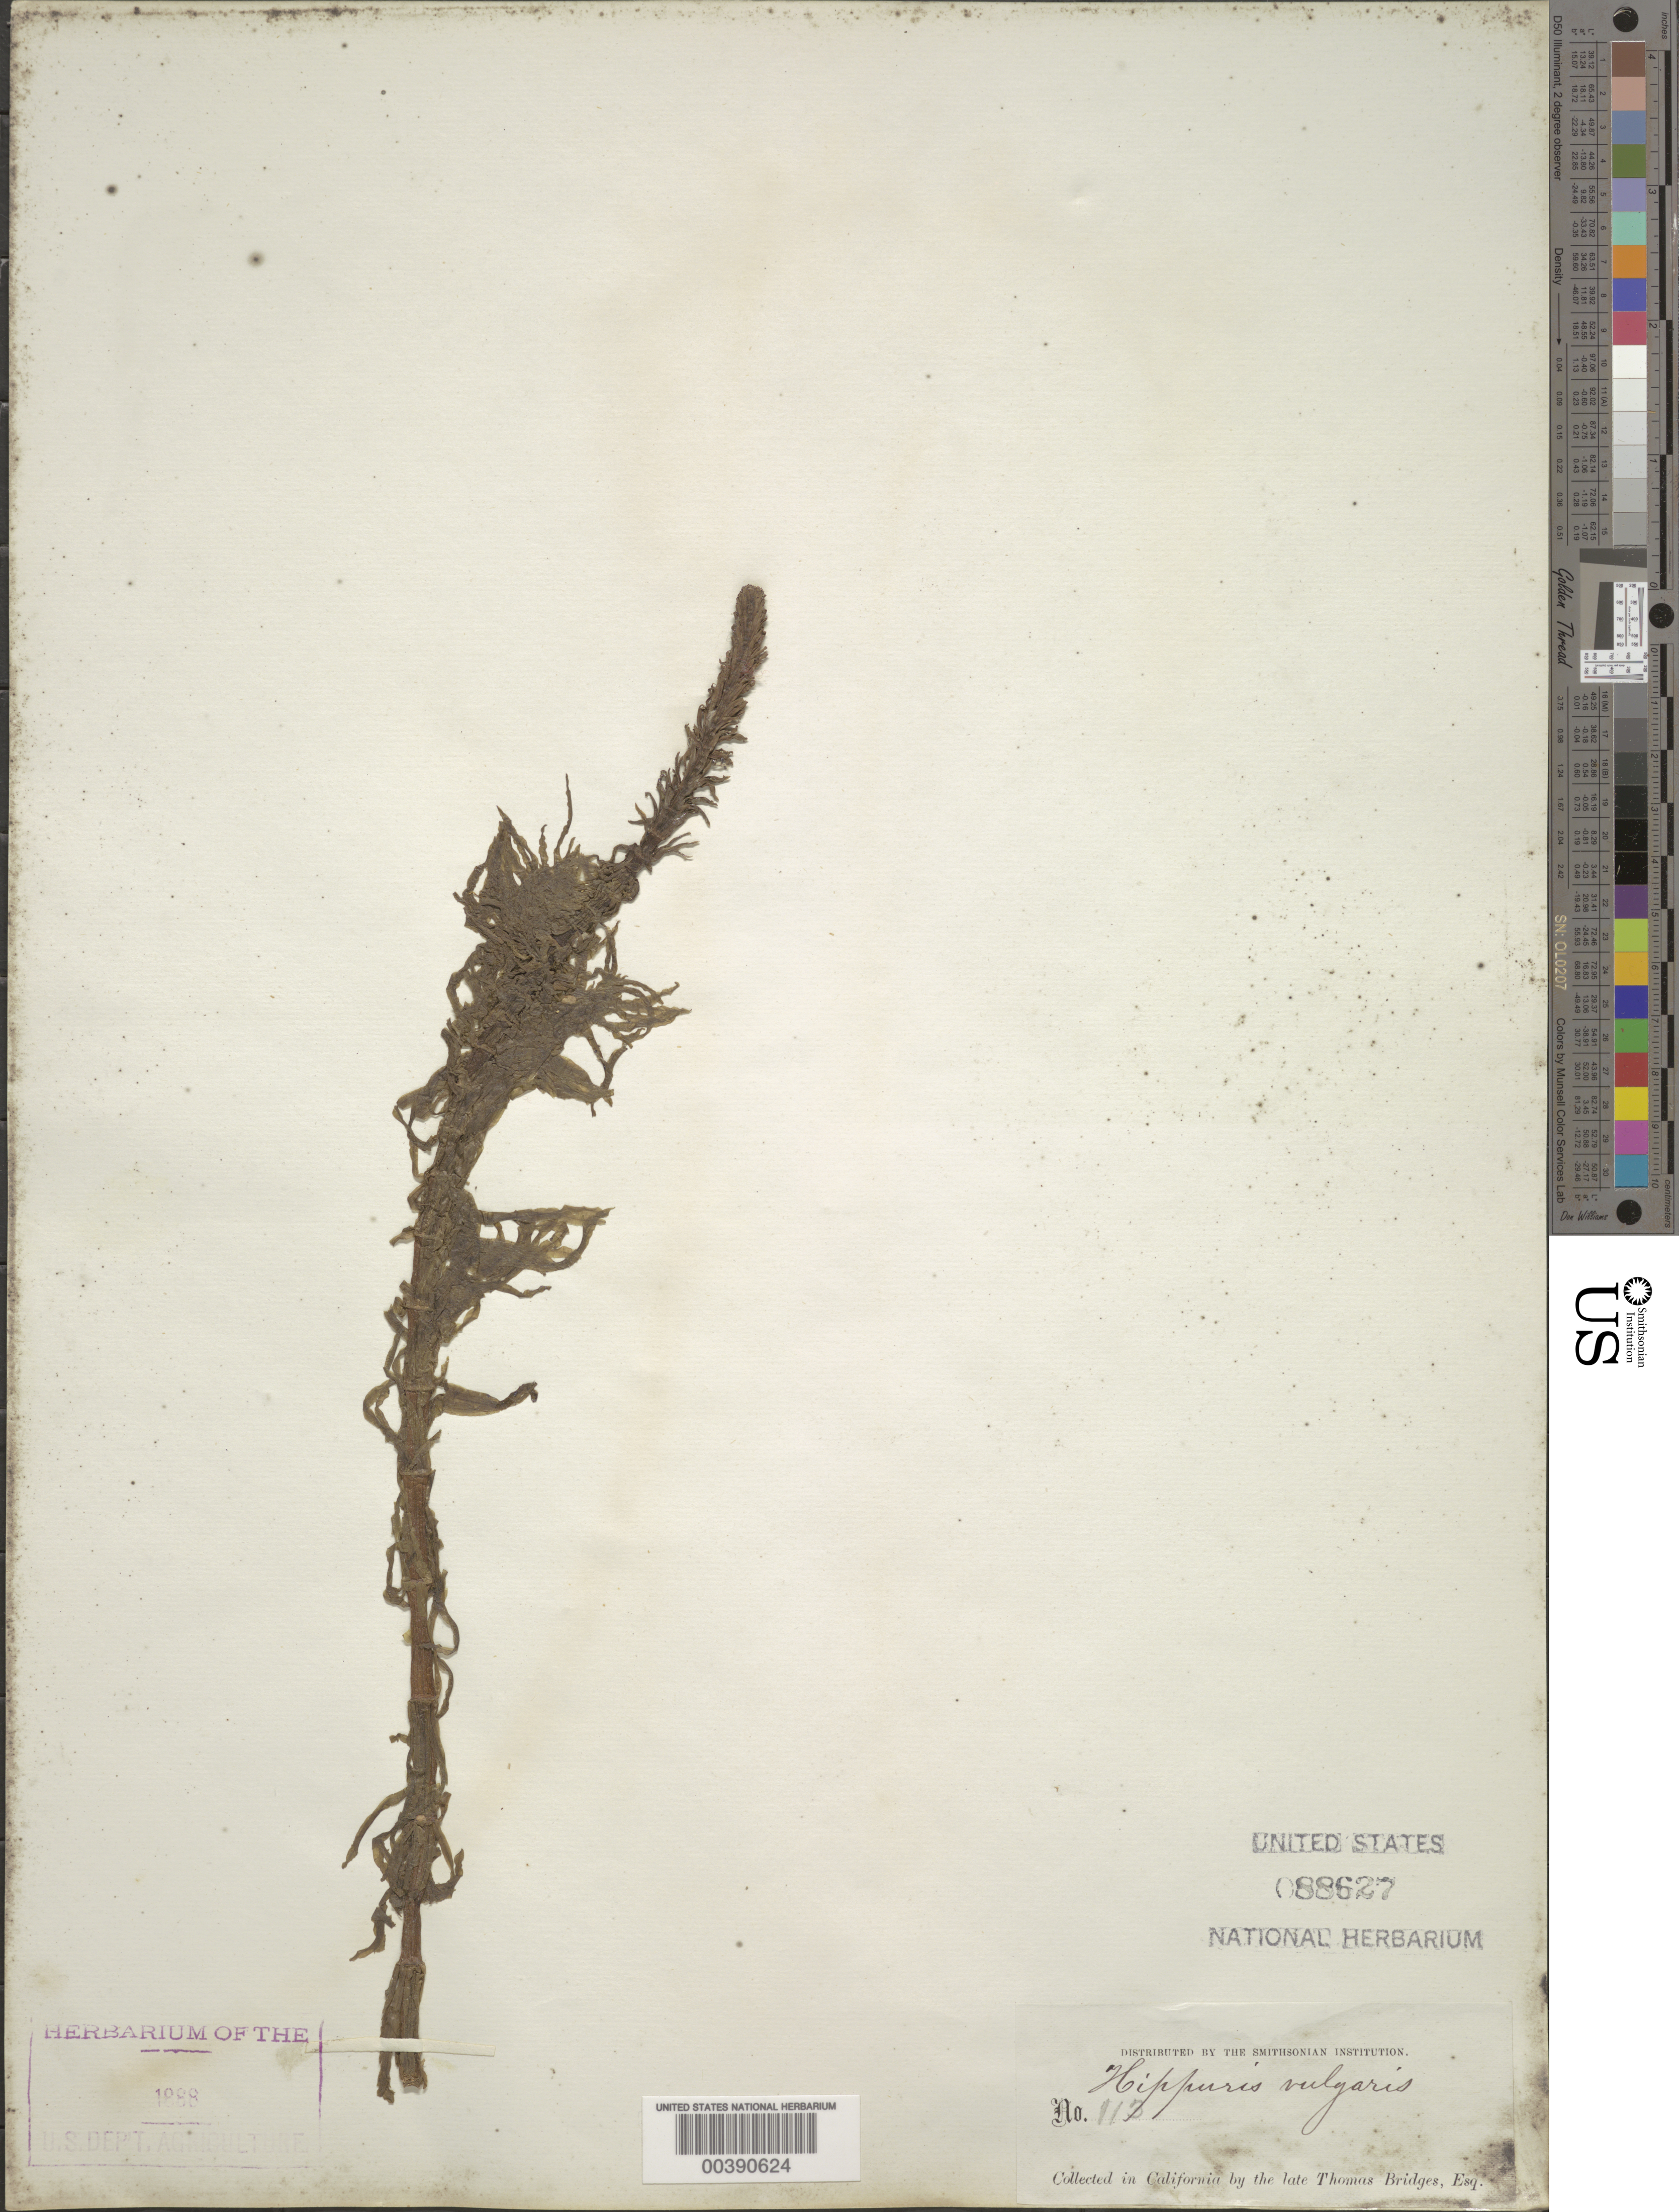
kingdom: Plantae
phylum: Tracheophyta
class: Magnoliopsida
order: Lamiales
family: Plantaginaceae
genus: Hippuris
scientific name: Hippuris vulgaris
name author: L.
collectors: T. Bridges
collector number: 113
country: United States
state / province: California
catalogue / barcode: US 88627